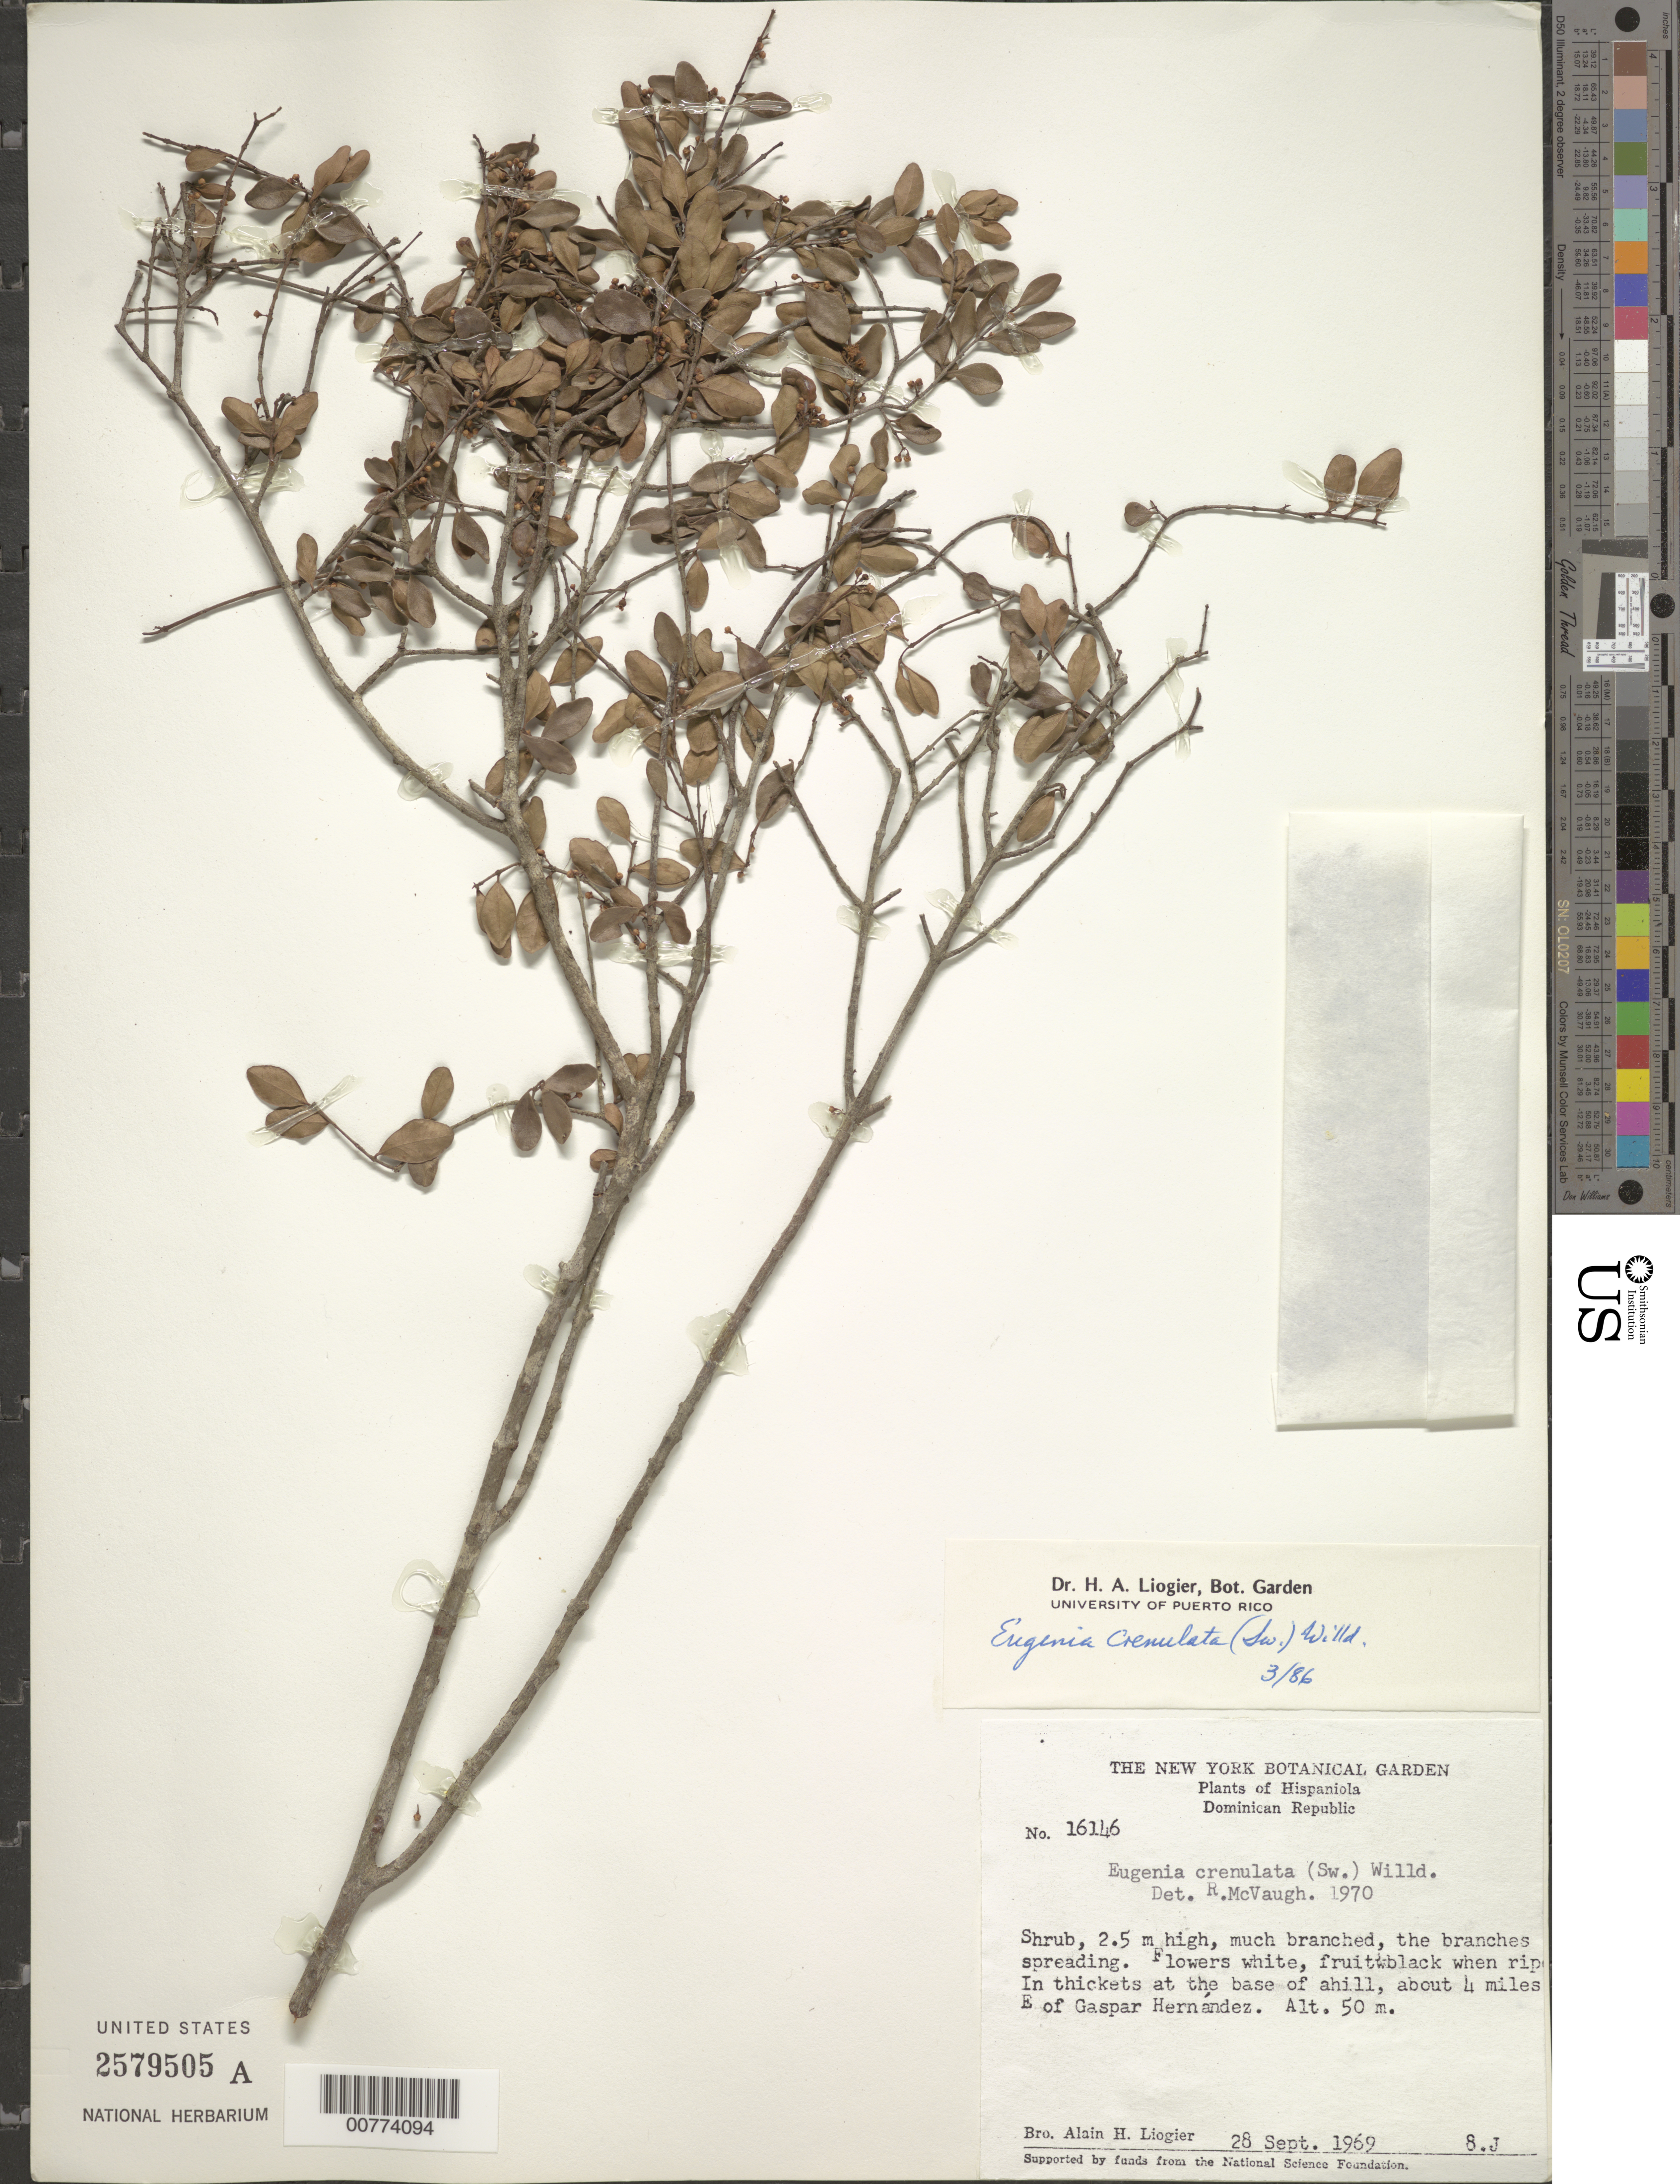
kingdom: Plantae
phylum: Tracheophyta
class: Magnoliopsida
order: Myrtales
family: Myrtaceae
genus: Eugenia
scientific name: Eugenia crenulata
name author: (Sw.) Willd.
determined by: Liogier, Alain H.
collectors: A. H. Liogier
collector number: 16146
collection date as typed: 28 Sep 1969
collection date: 1969-09-28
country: Dominican Republic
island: Hispaniola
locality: About 4 miles E of Gaspar Hernández.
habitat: In thickets at the base of a hill.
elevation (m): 50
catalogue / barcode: US 2579505A